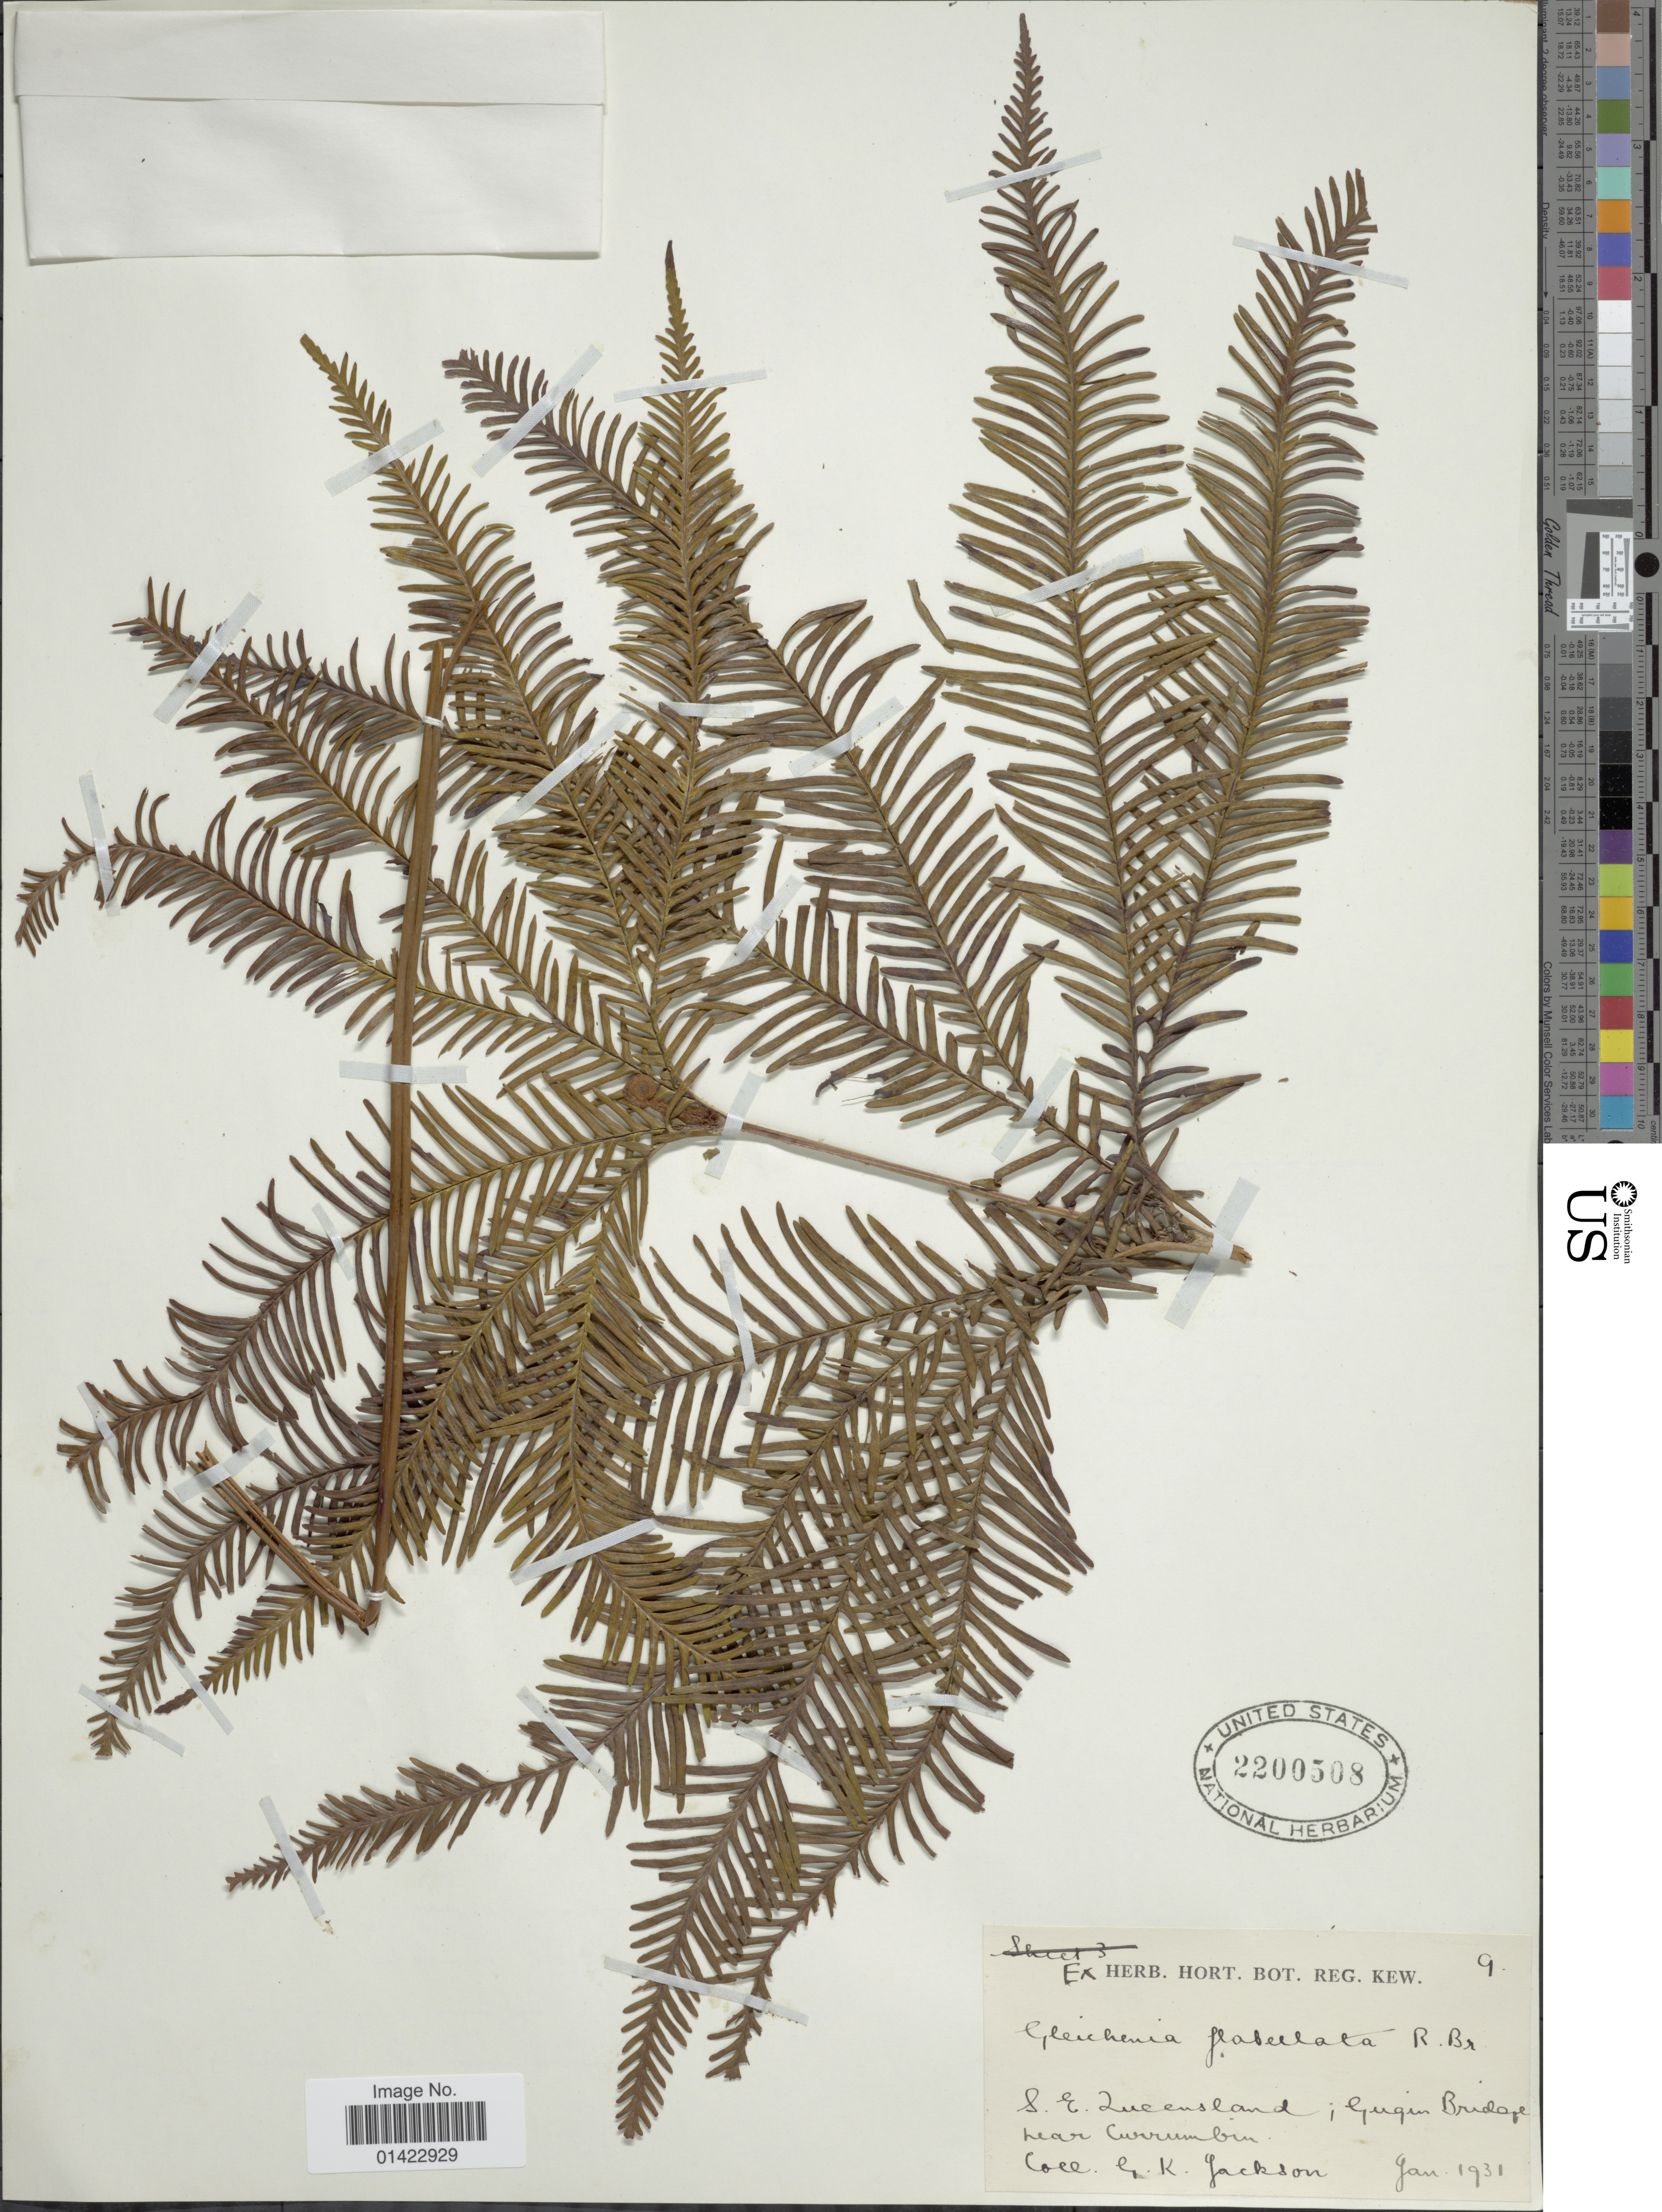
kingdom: Plantae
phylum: Tracheophyta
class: Polypodiopsida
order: Gleicheniales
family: Gleicheniaceae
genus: Sticherus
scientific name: Sticherus flabellatus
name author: (R. Br.) H. St. John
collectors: G. Jackson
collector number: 9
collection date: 1931-01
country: Australia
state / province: Queensland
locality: S. E. Queensland; Gugin Bridge near Currumbin.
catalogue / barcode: US 2200508